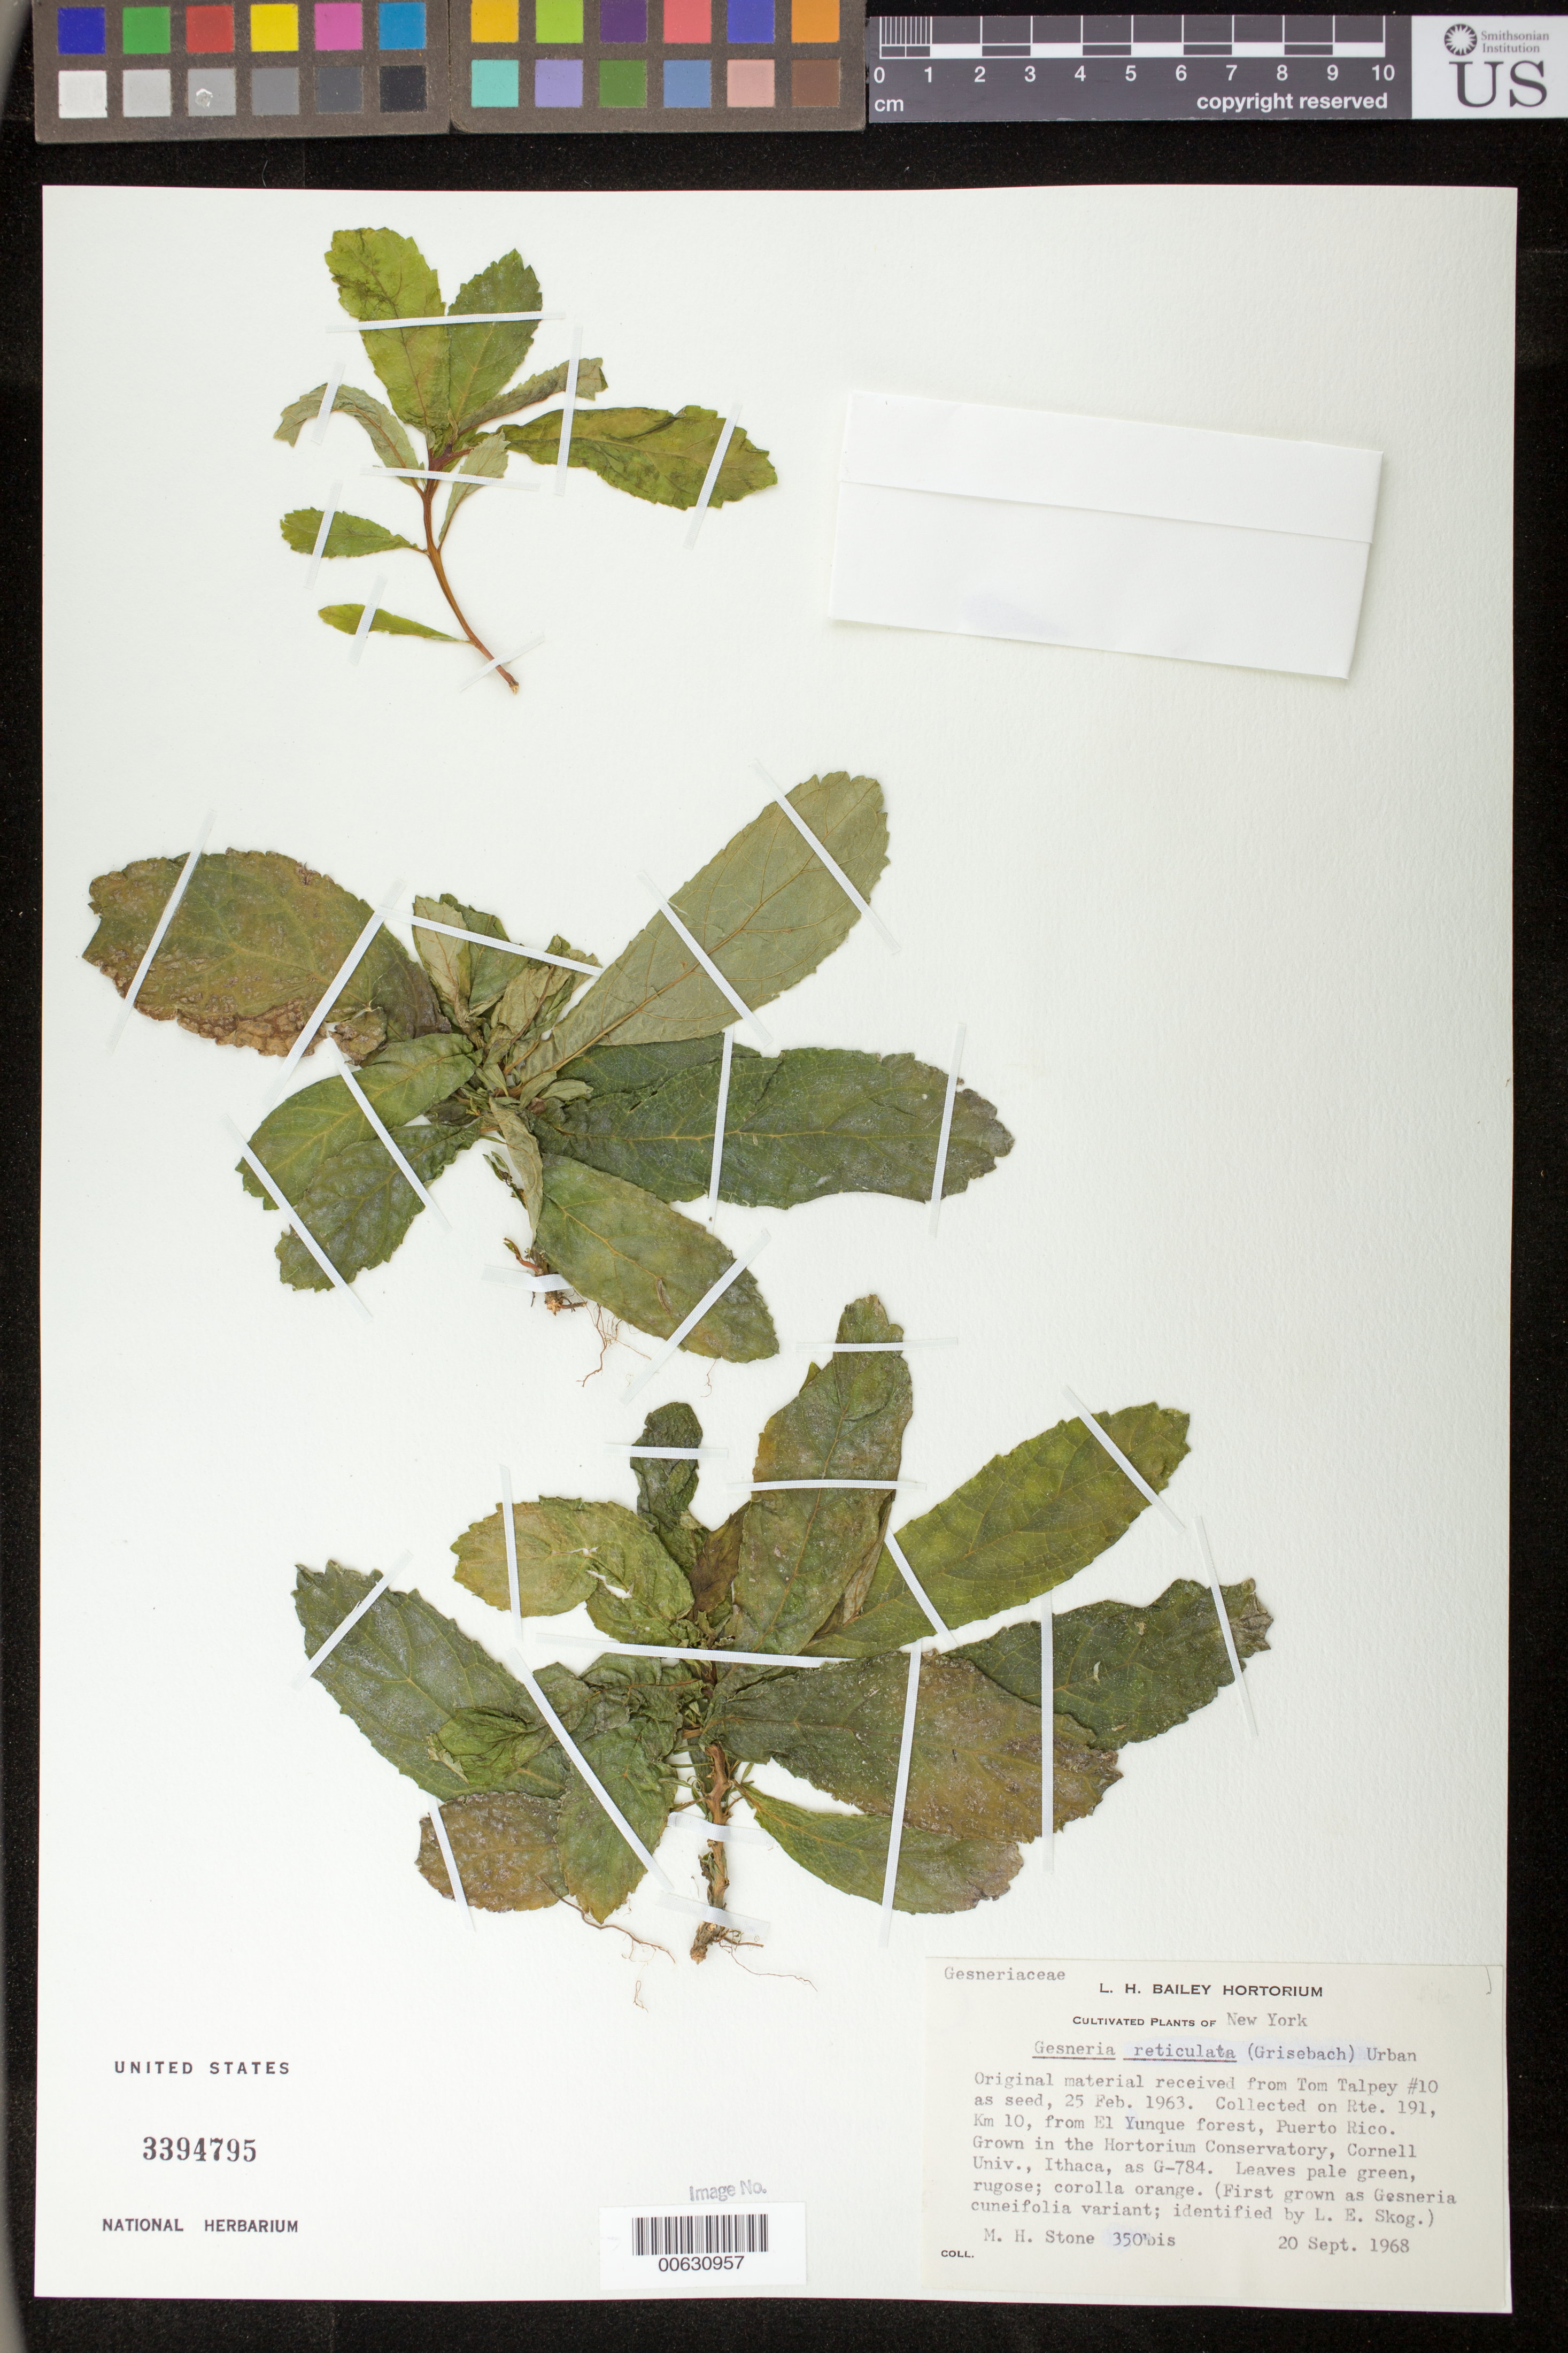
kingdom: Plantae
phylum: Tracheophyta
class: Magnoliopsida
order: Lamiales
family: Gesneriaceae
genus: Gesneria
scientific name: Gesneria reticulata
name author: (Griseb.) Urb.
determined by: Skog, Laurence E.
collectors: M. Stone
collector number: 350 bis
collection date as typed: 20 Sep 1968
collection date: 1968-09-20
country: Puerto Rico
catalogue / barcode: US 3394795